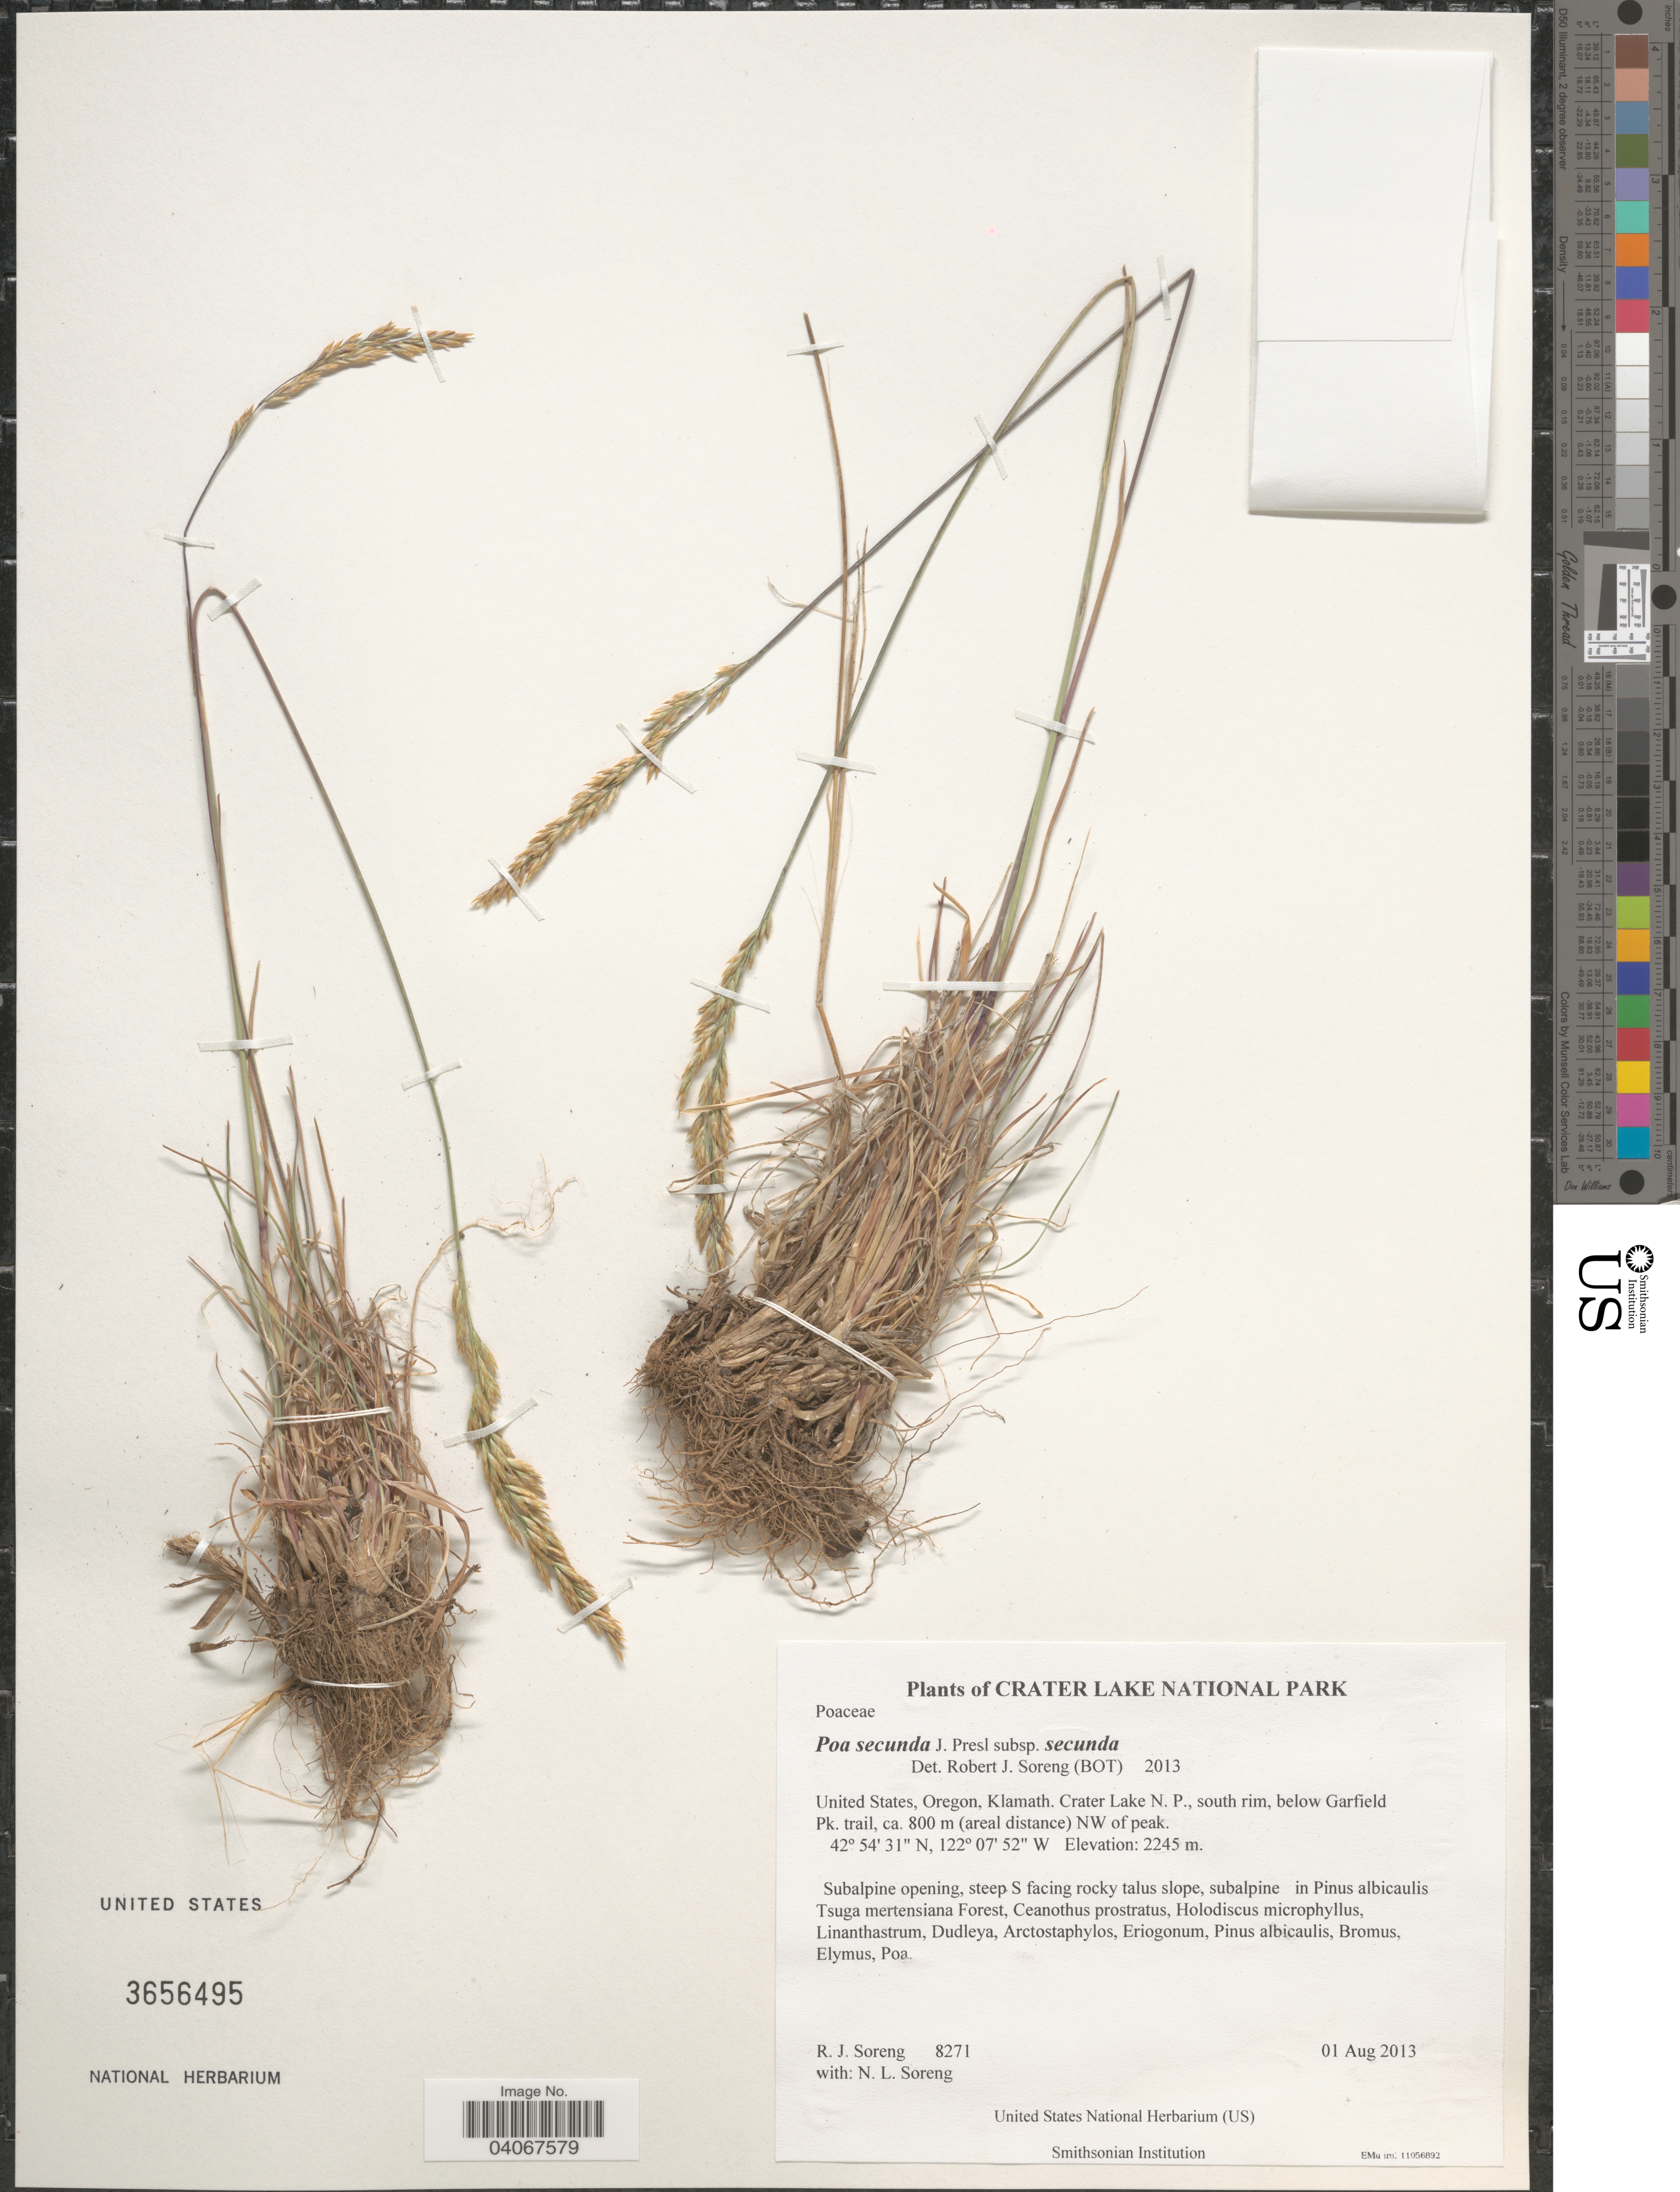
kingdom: Plantae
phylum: Tracheophyta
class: Liliopsida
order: Poales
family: Poaceae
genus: Poa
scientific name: Poa secunda subsp. secunda var. secunda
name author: J. Presl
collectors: R. J. Soreng & N. L. Soreng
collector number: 8271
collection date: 2013-08-01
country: United States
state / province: Oregon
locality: Crater Lake National Park. Klamath. Crater Lake N. P., south rim, below Garfield Pk. trail, ca. 800 m (areal distance) NW of peak. Subalpine opening, steep S facing rocky talus slope.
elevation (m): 2245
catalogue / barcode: US 3656495